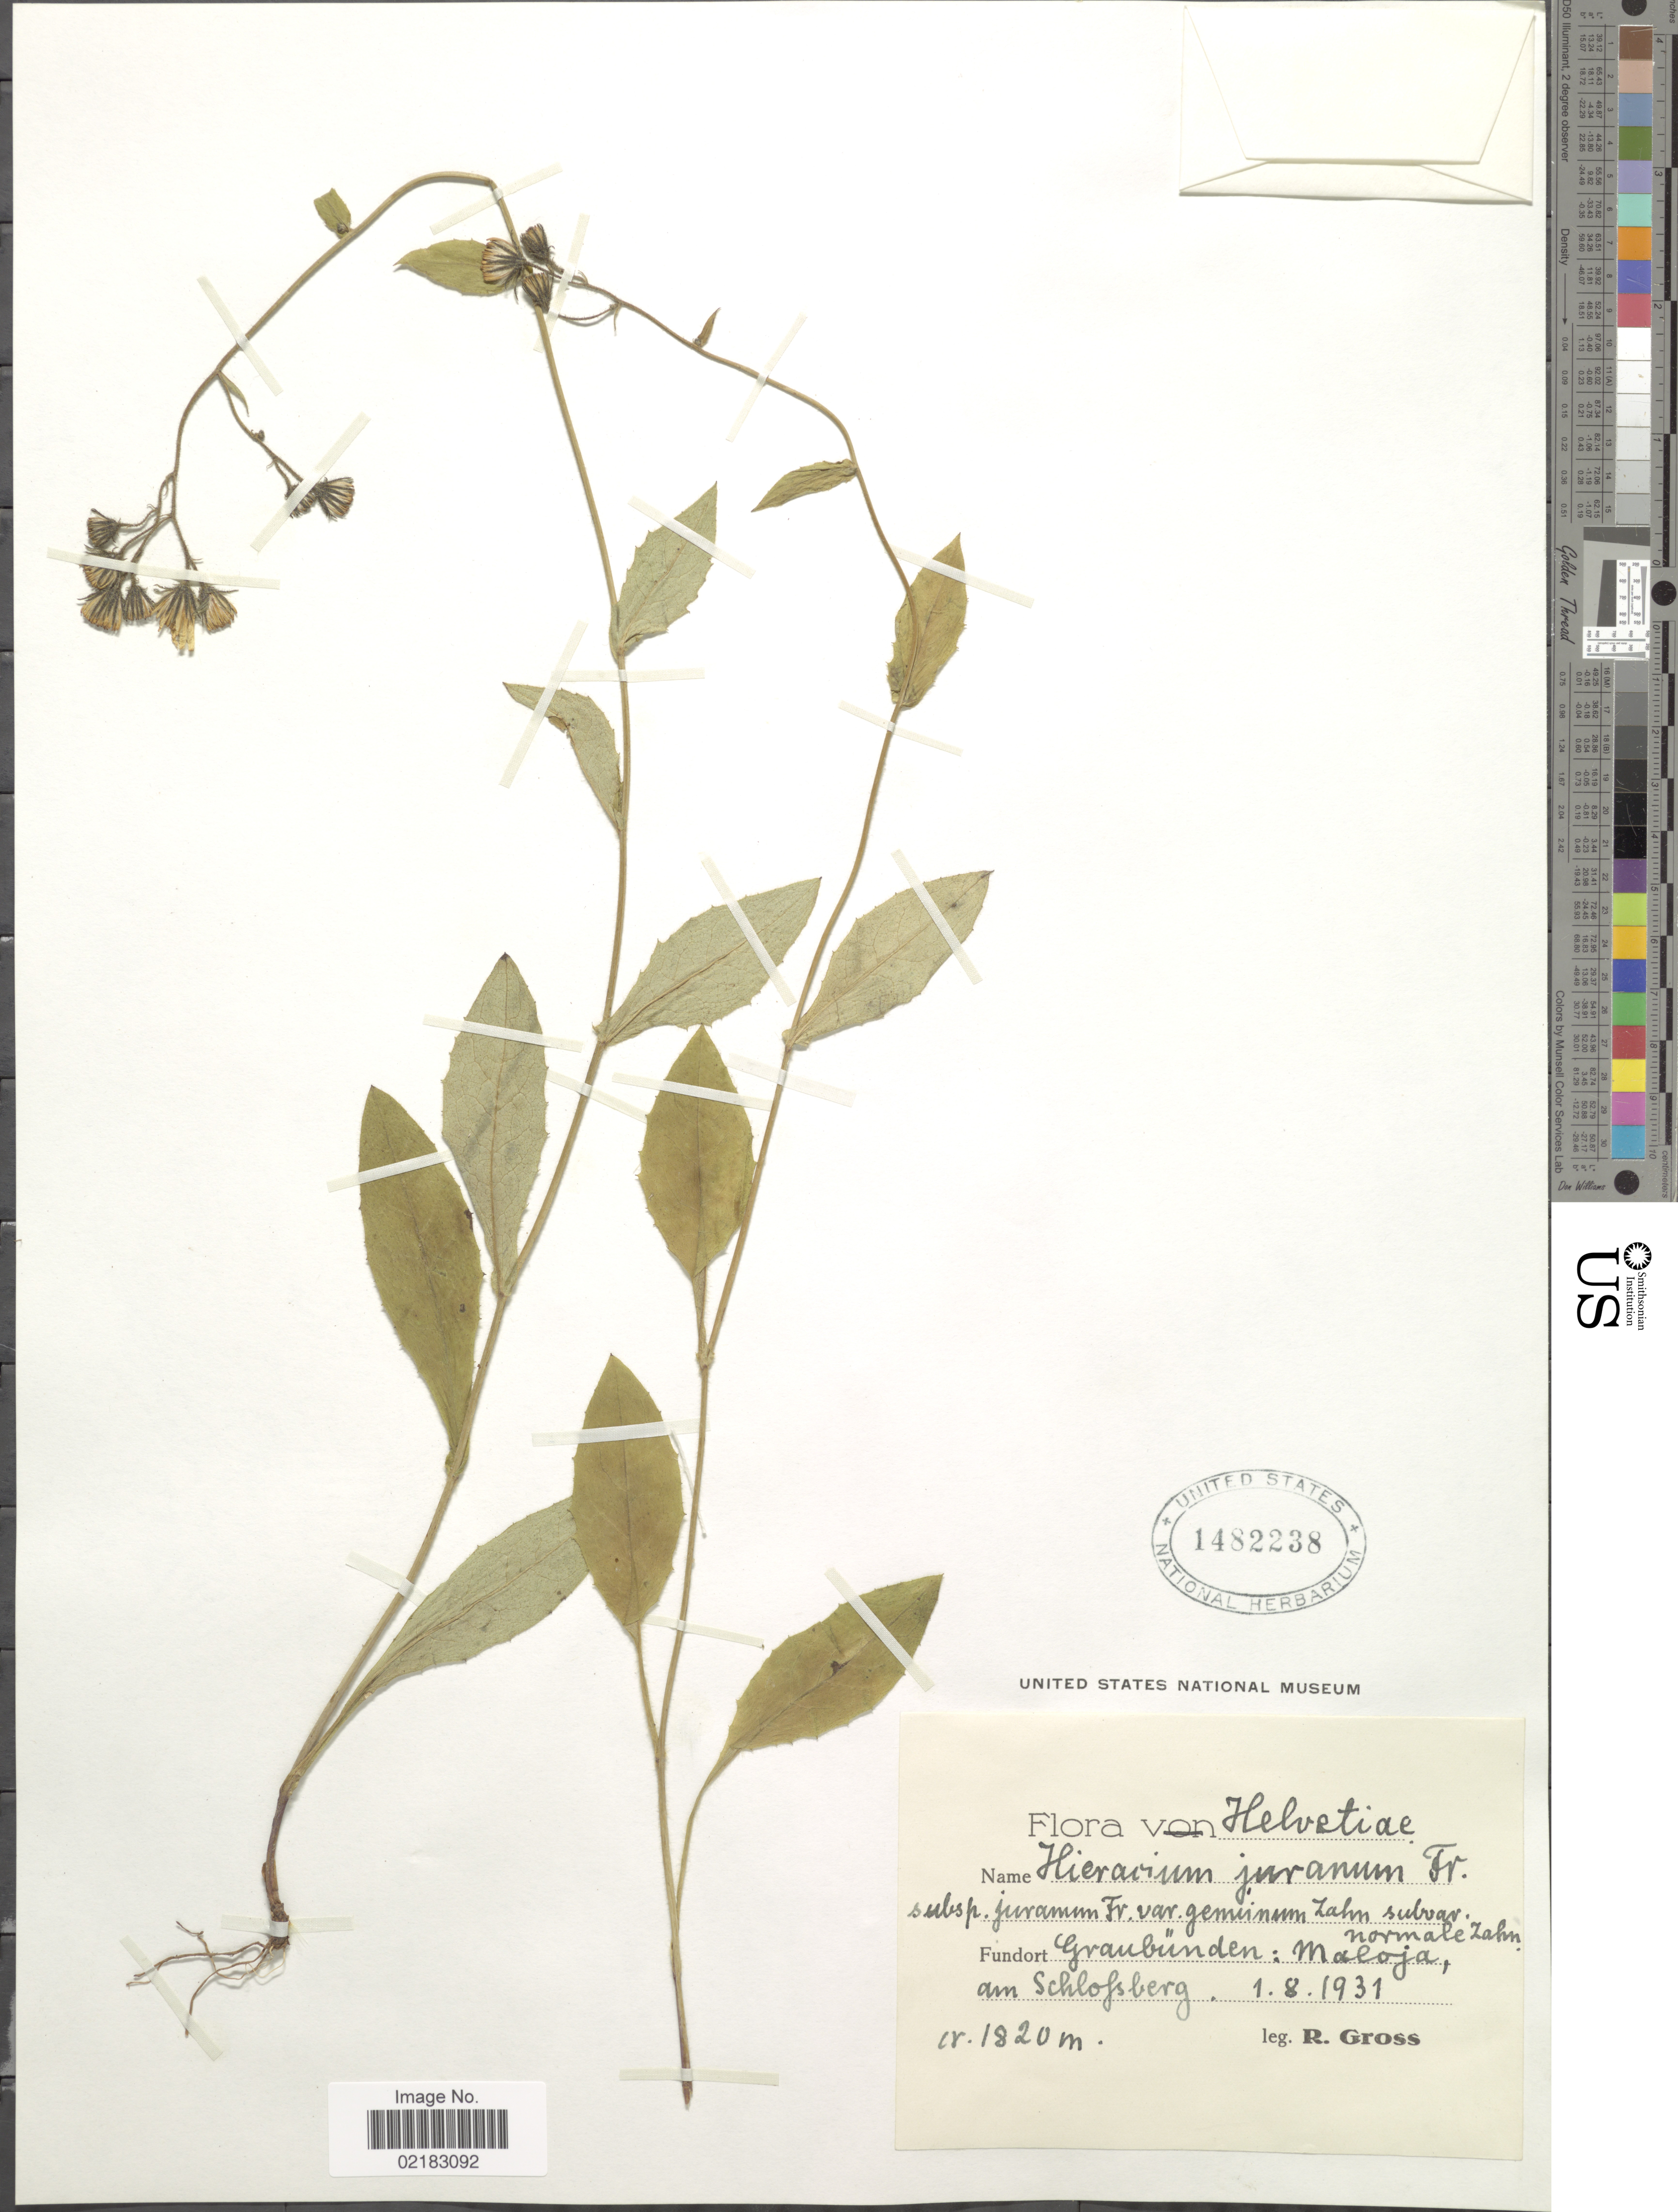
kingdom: Plantae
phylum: Tracheophyta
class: Magnoliopsida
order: Asterales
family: Asteraceae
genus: Hieracium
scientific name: Hieracium jurassicum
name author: Griseb.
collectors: R. Gross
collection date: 1931-08-01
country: Switzerland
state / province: Graubunden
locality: Helvetiae, Graubunden: maloja, normale zahm an Schlofsberg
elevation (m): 1820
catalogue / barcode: US 1482238